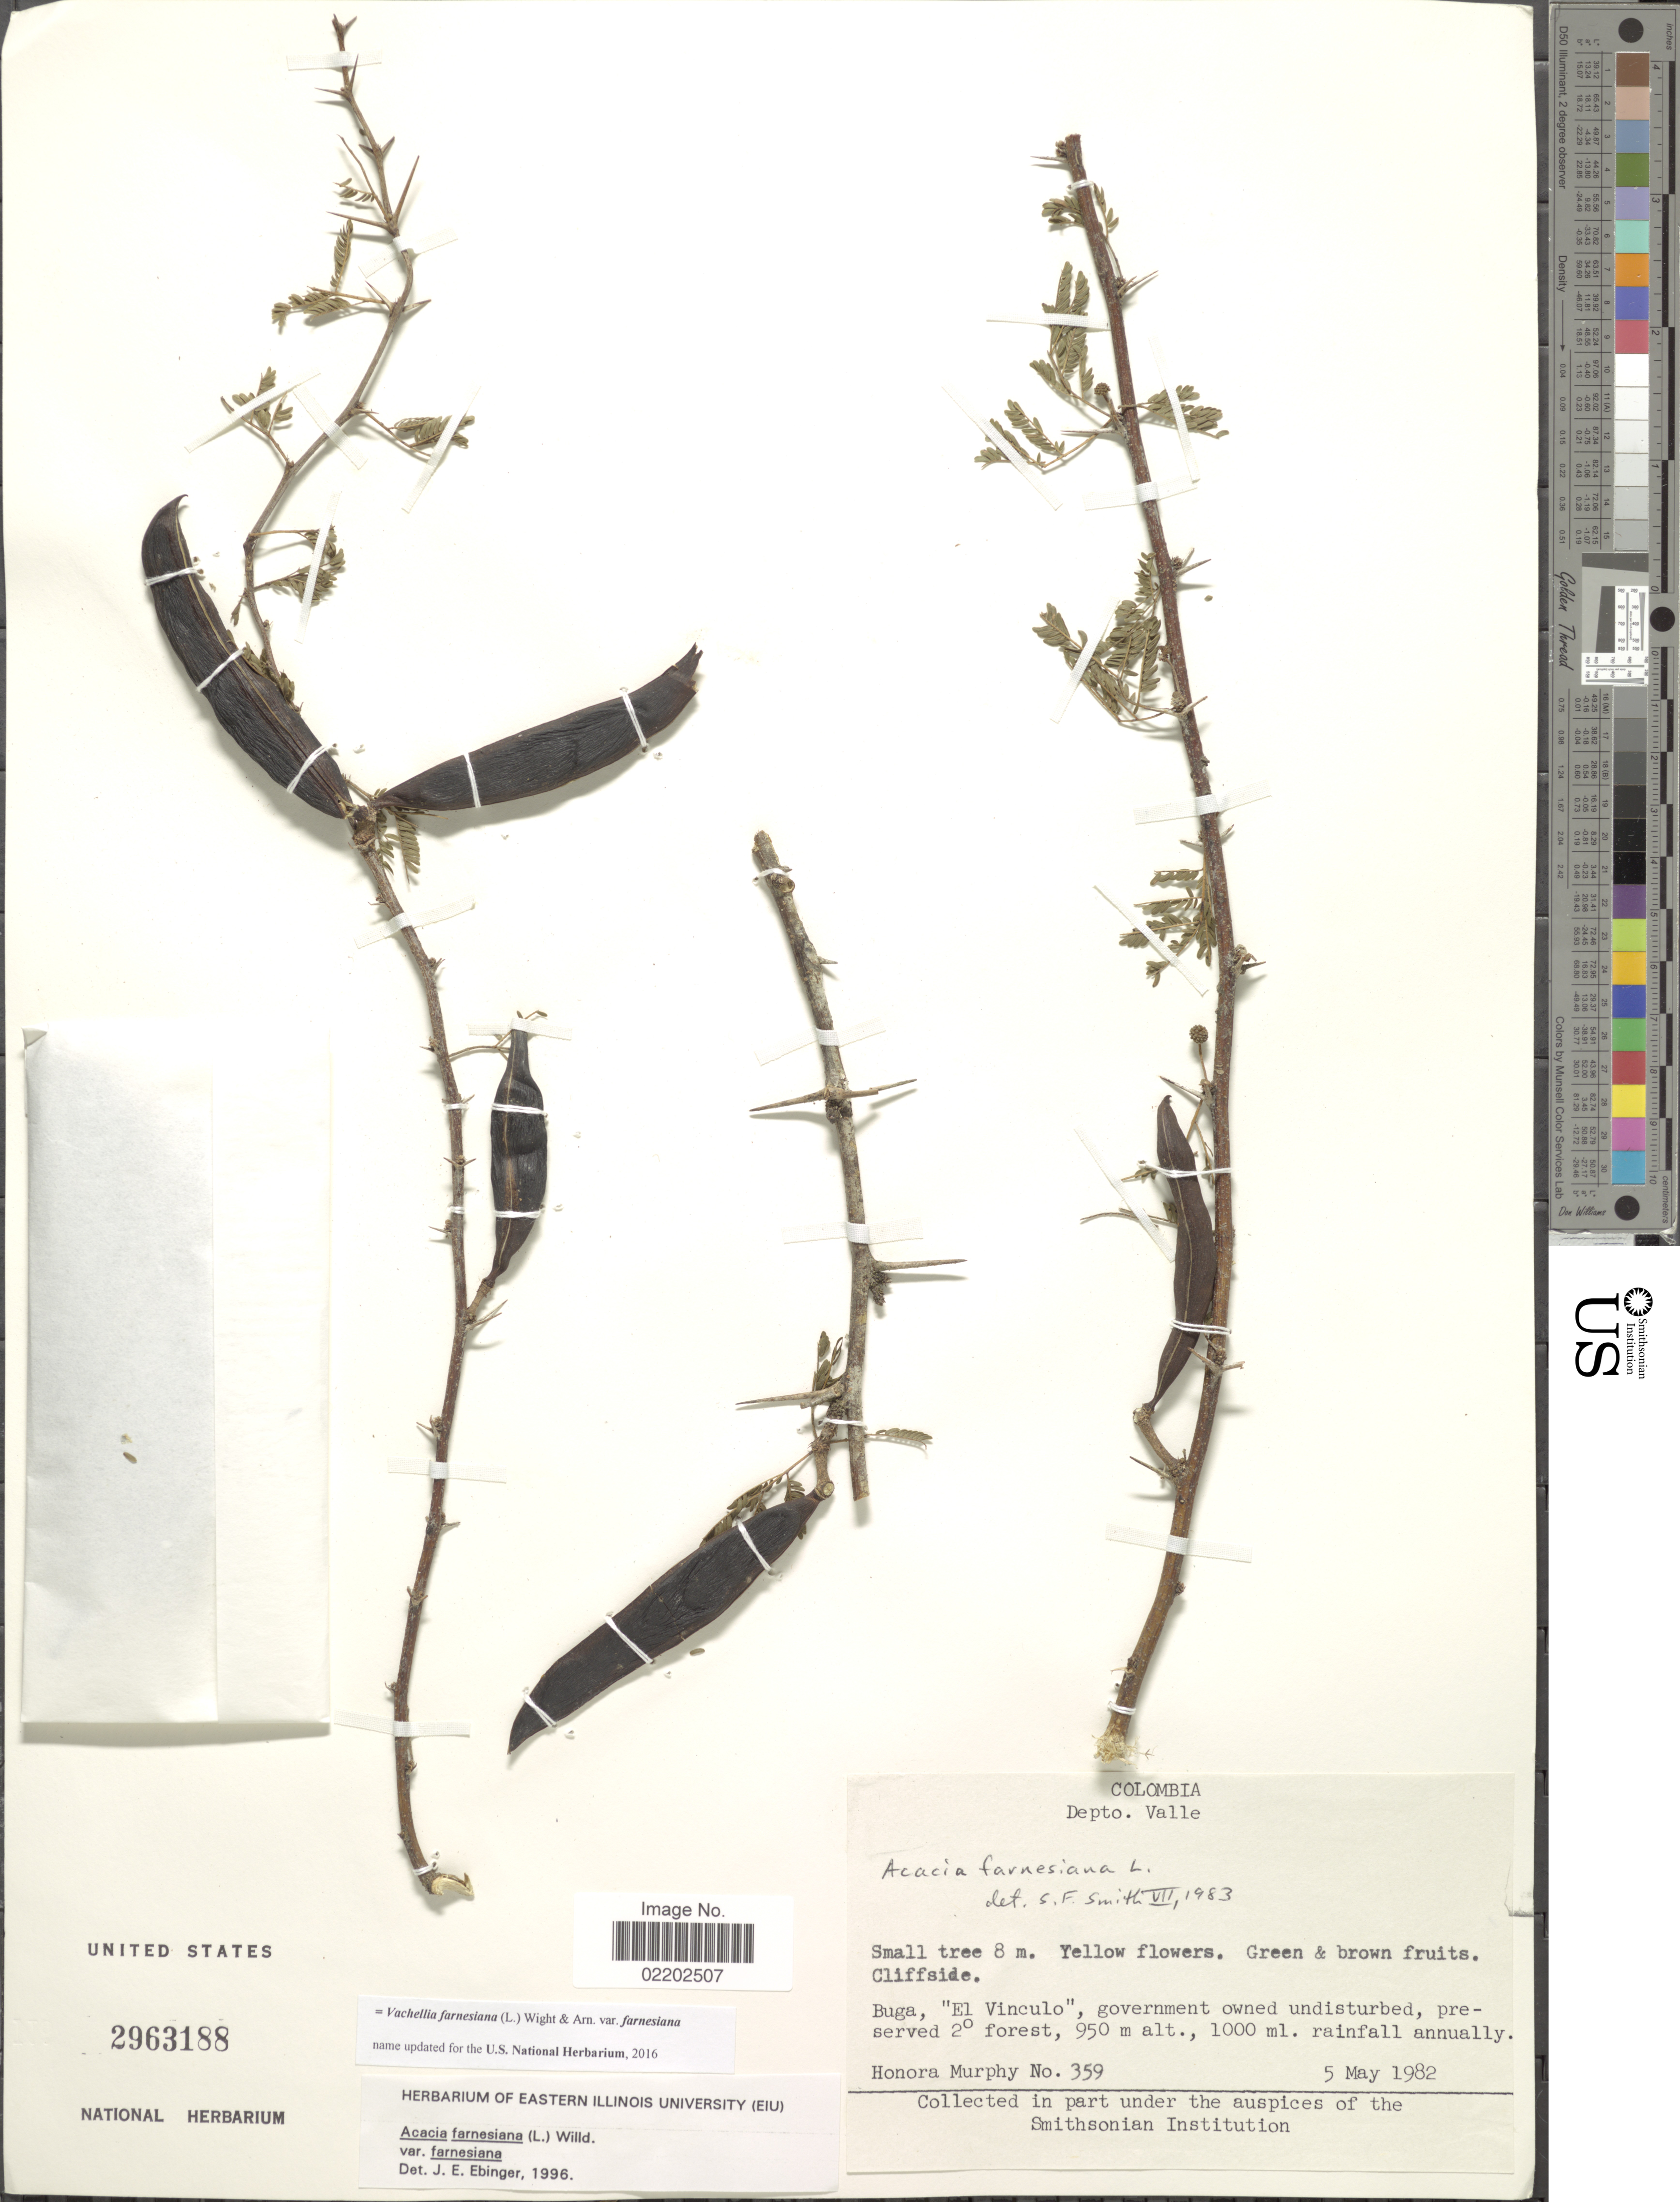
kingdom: Plantae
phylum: Tracheophyta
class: Magnoliopsida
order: Fabales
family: Fabaceae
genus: Vachellia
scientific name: Vachellia farnesiana var. farnesiana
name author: (L.) Wight & Arn.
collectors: H. Murphy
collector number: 359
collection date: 1982-05-05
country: Colombia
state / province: Valle del Cauca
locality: Depto. Valle, Cliffside, Buga, "El Vinculo", government owned undisturbed, preserved 2° forest, rainfall annually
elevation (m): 950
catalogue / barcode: US 2963188